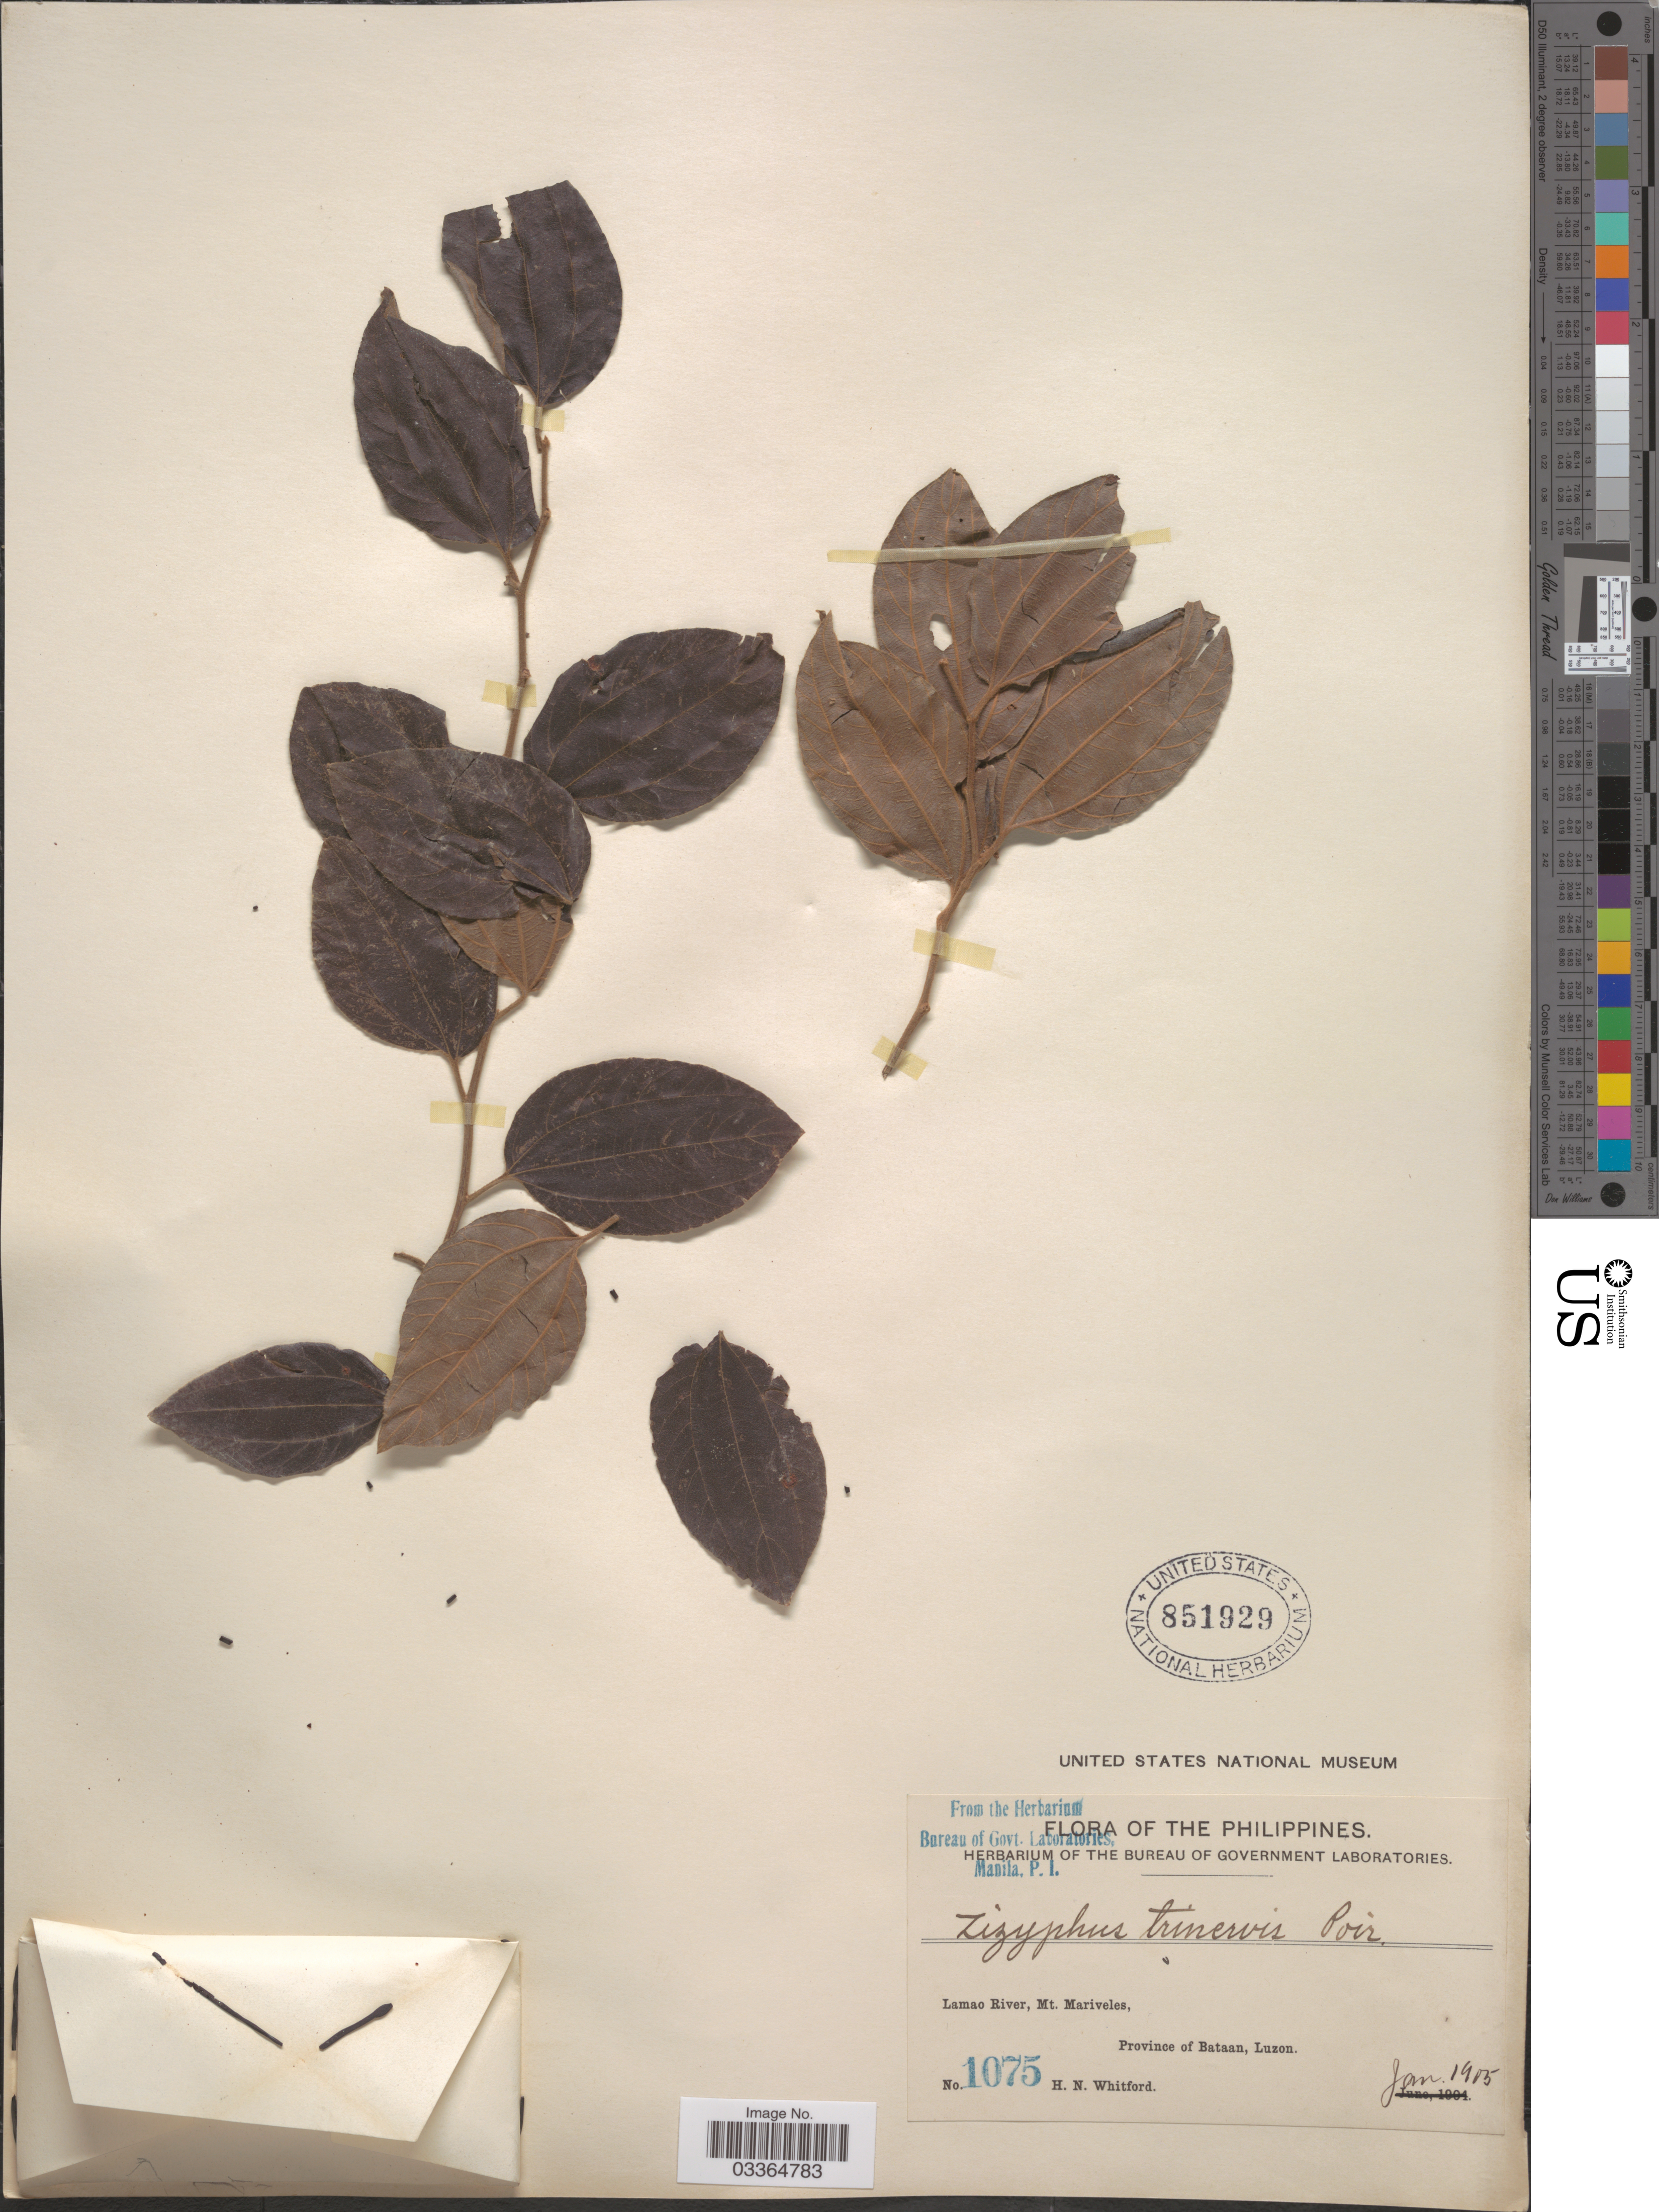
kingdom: Plantae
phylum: Tracheophyta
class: Magnoliopsida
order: Rosales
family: Rhamnaceae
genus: Ziziphus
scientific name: Ziziphus trinervia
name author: (Cav.) Poir.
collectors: H. N. Whitford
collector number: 1075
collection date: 1905-01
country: Philippines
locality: Lamao River, Mt. Mariveles, Province of Bataan, Luzon.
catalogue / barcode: US 851929